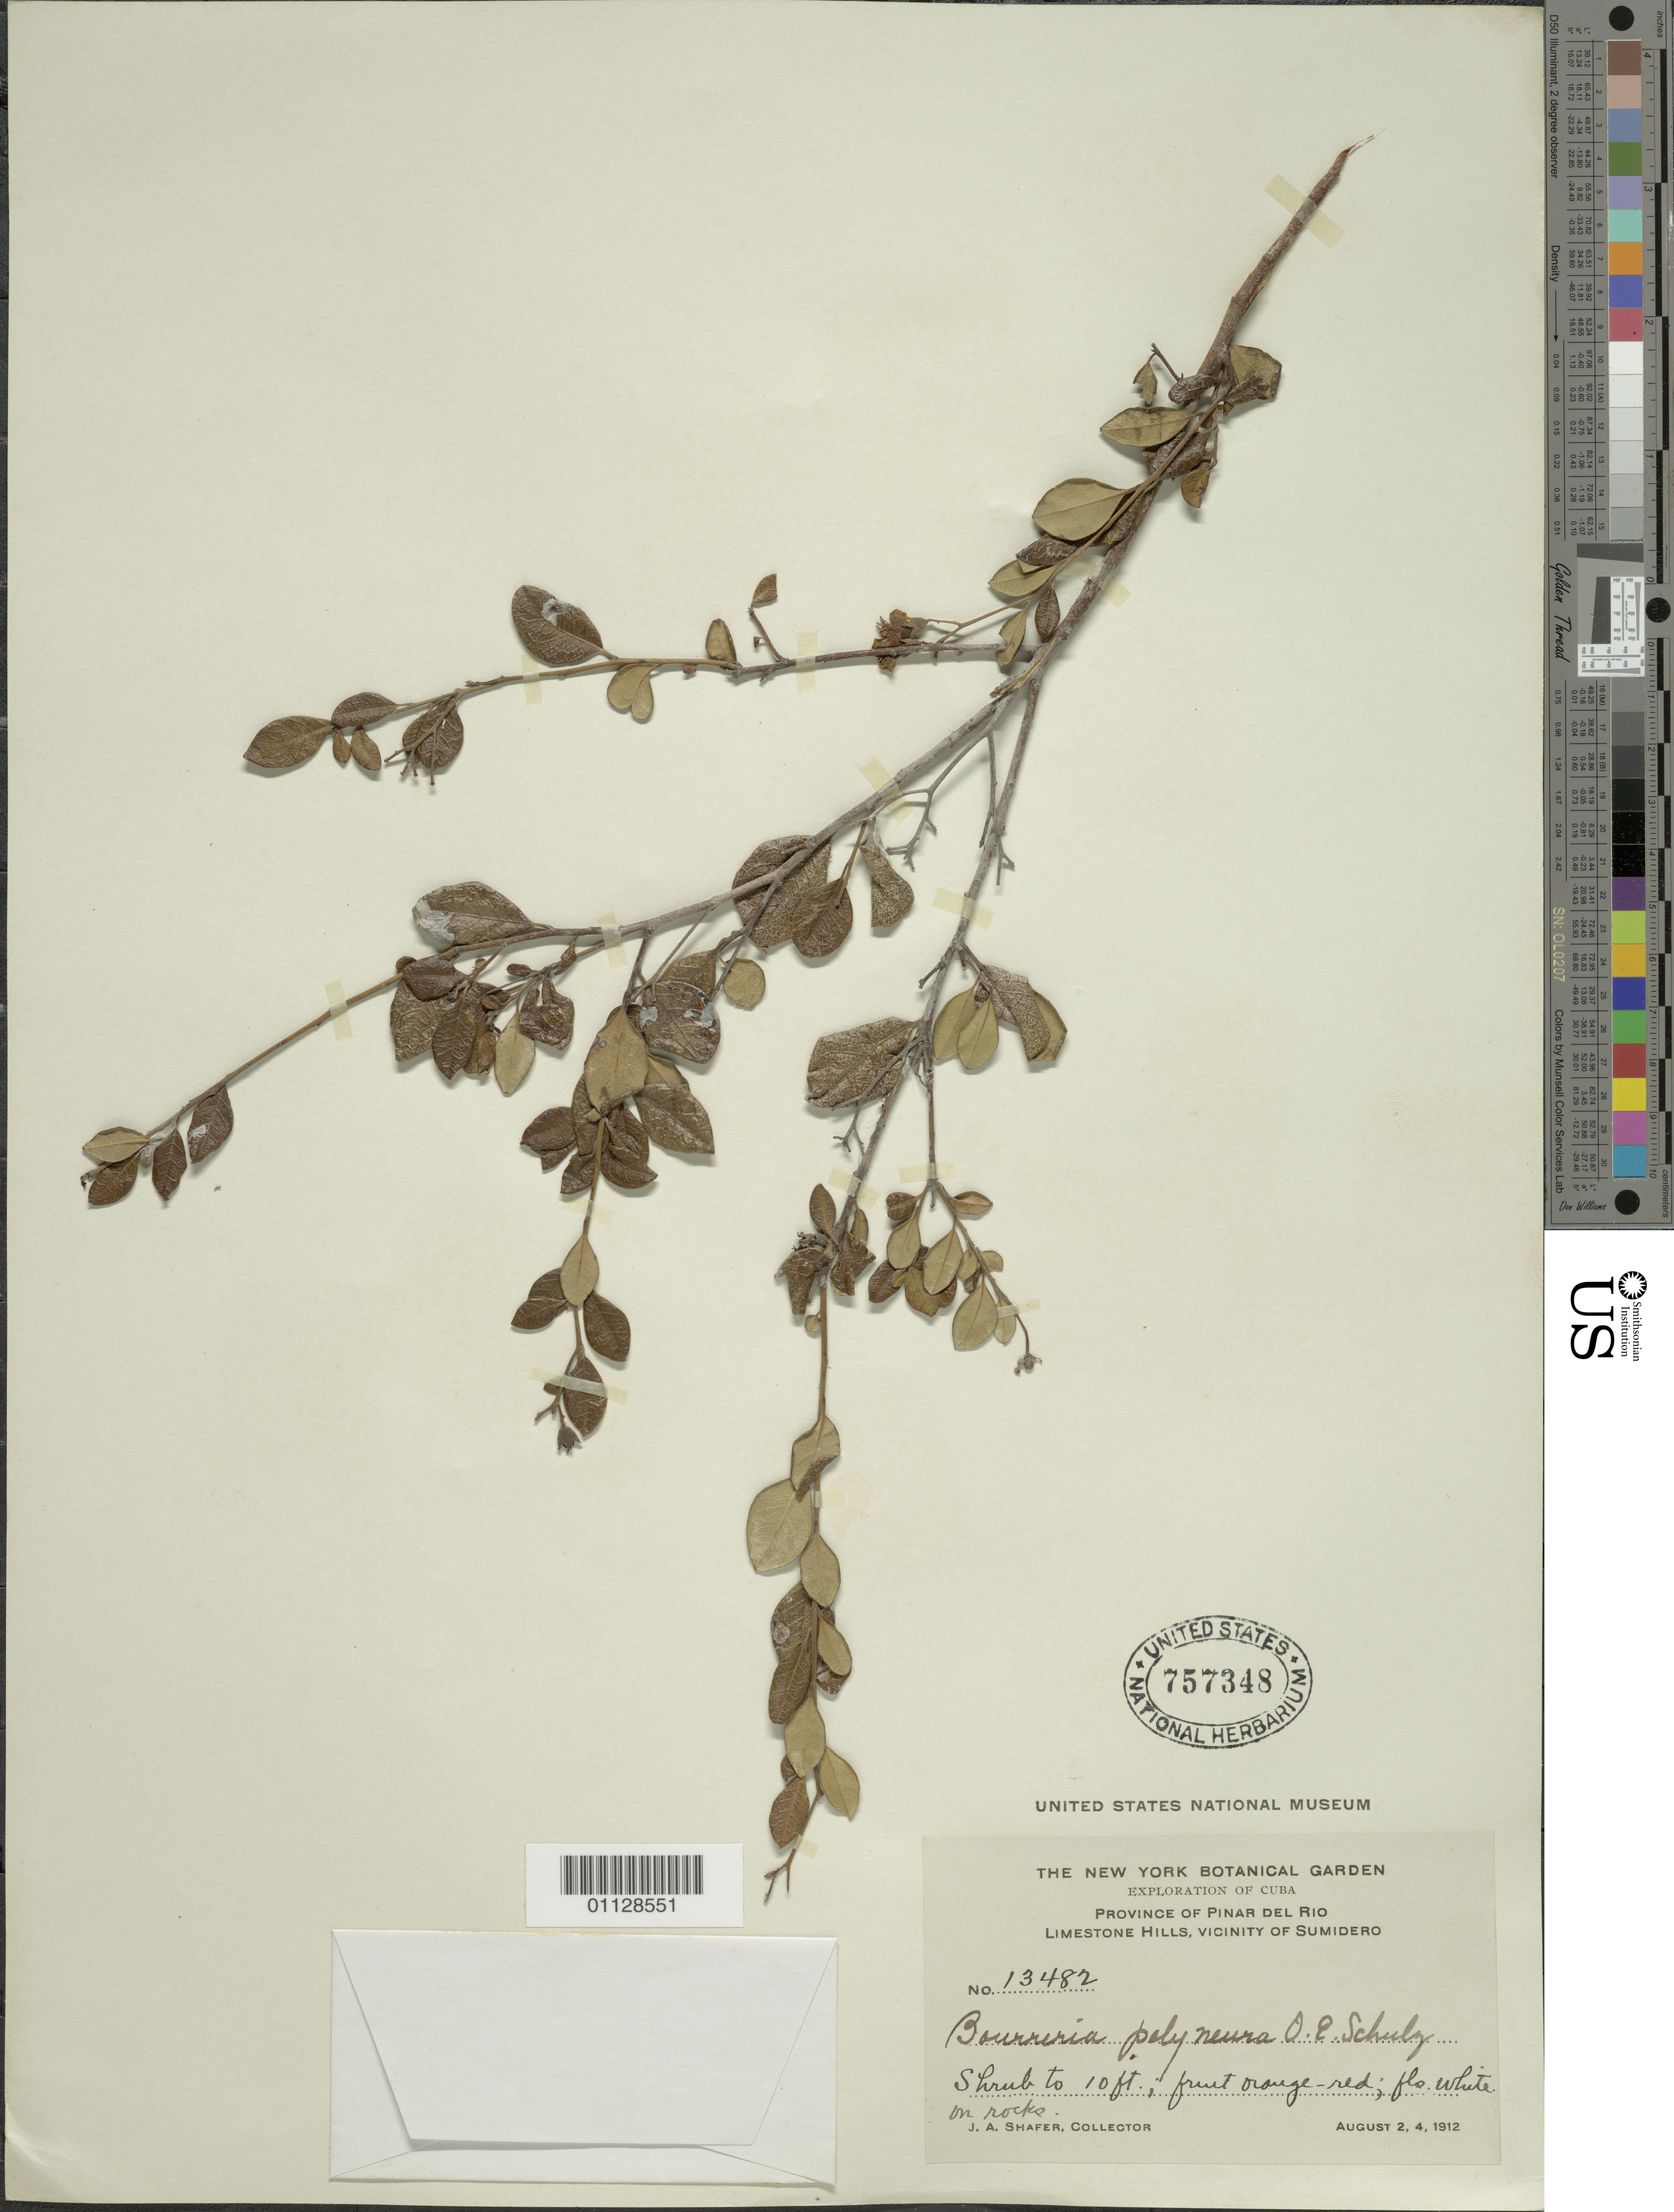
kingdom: Plantae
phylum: Tracheophyta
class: Magnoliopsida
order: Boraginales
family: Ehretiaceae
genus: Bourreria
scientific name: Bourreria polyneura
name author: O.E. Schulz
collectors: J. A. Shafer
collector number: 13482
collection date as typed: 02 Aug 1912 to 04 Aug 1912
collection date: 1912-08-02/1912-08-04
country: Cuba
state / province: Pinar del Rio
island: Cuba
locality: Limestone Hills, Vicinity of Sumidero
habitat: on rocks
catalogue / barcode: US 757348